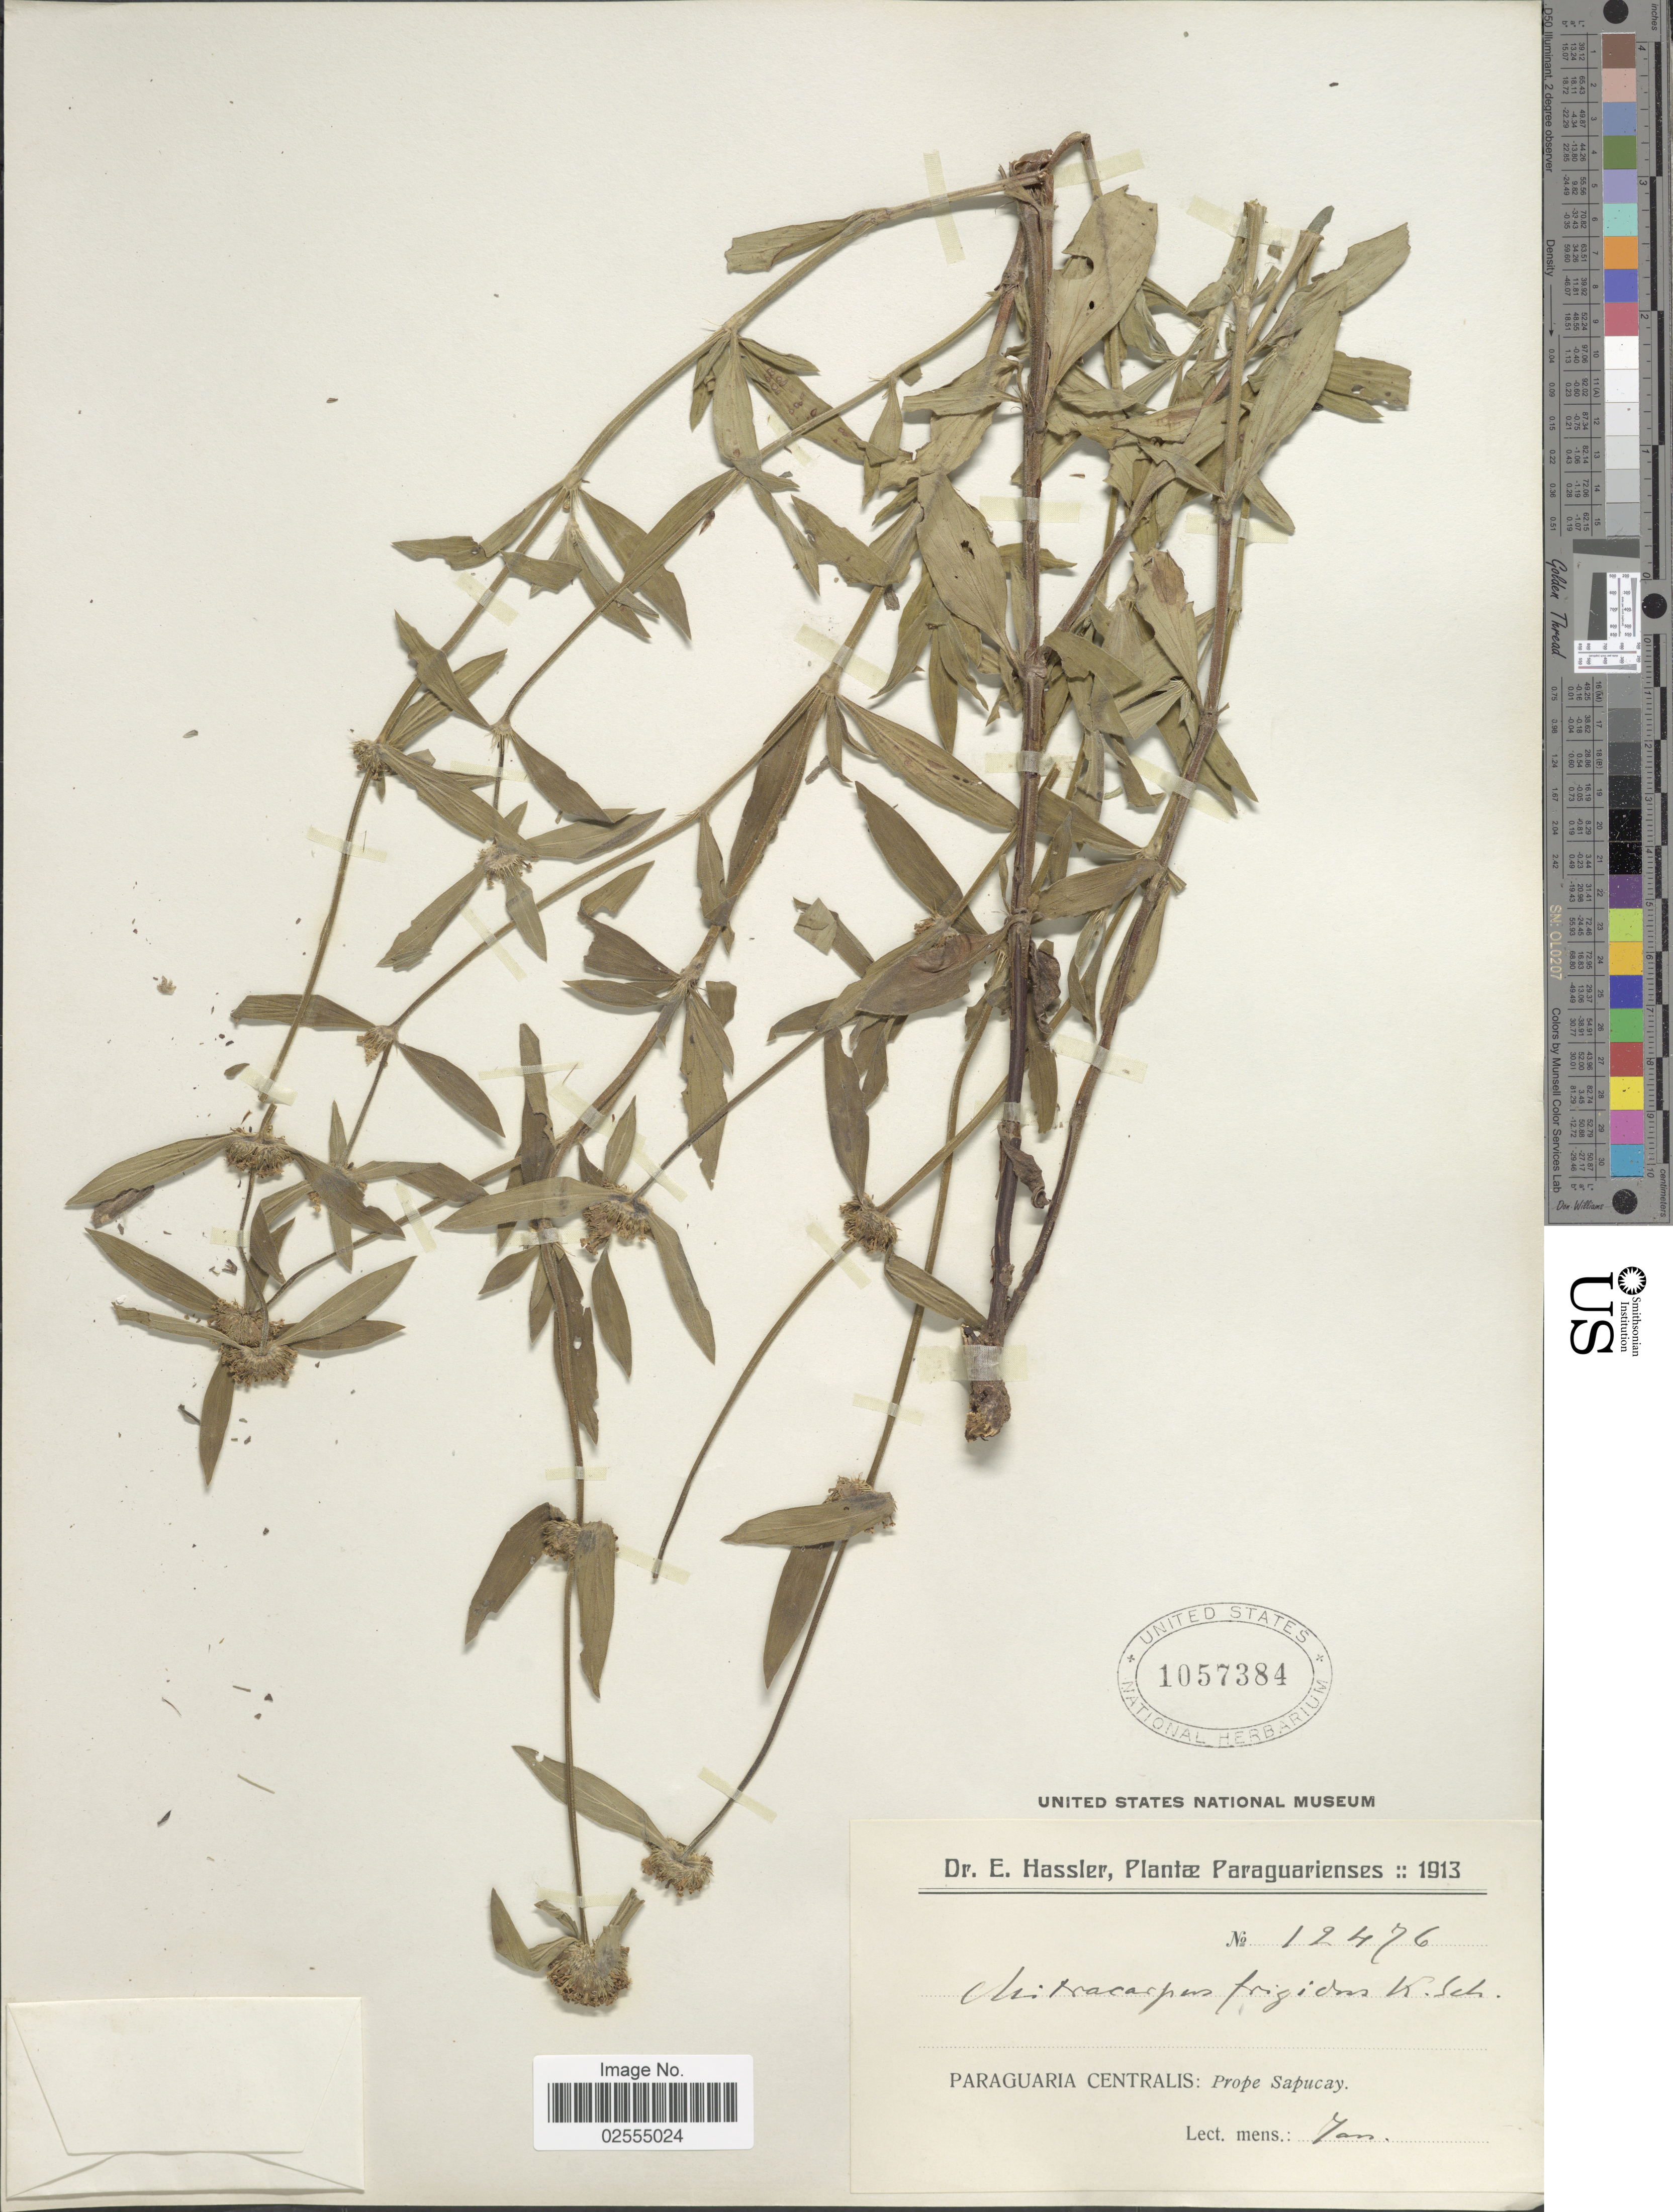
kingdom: Plantae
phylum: Tracheophyta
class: Magnoliopsida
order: Gentianales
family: Rubiaceae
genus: Mitracarpus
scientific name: Mitracarpus frigidus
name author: (Willd. ex Roem. & Schult.) K. Schum.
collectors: E. Hassler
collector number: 12476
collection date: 1913-01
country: Paraguay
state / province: Paraguari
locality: Paraguaria Centralis: Prope Sapucay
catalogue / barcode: US 1057384